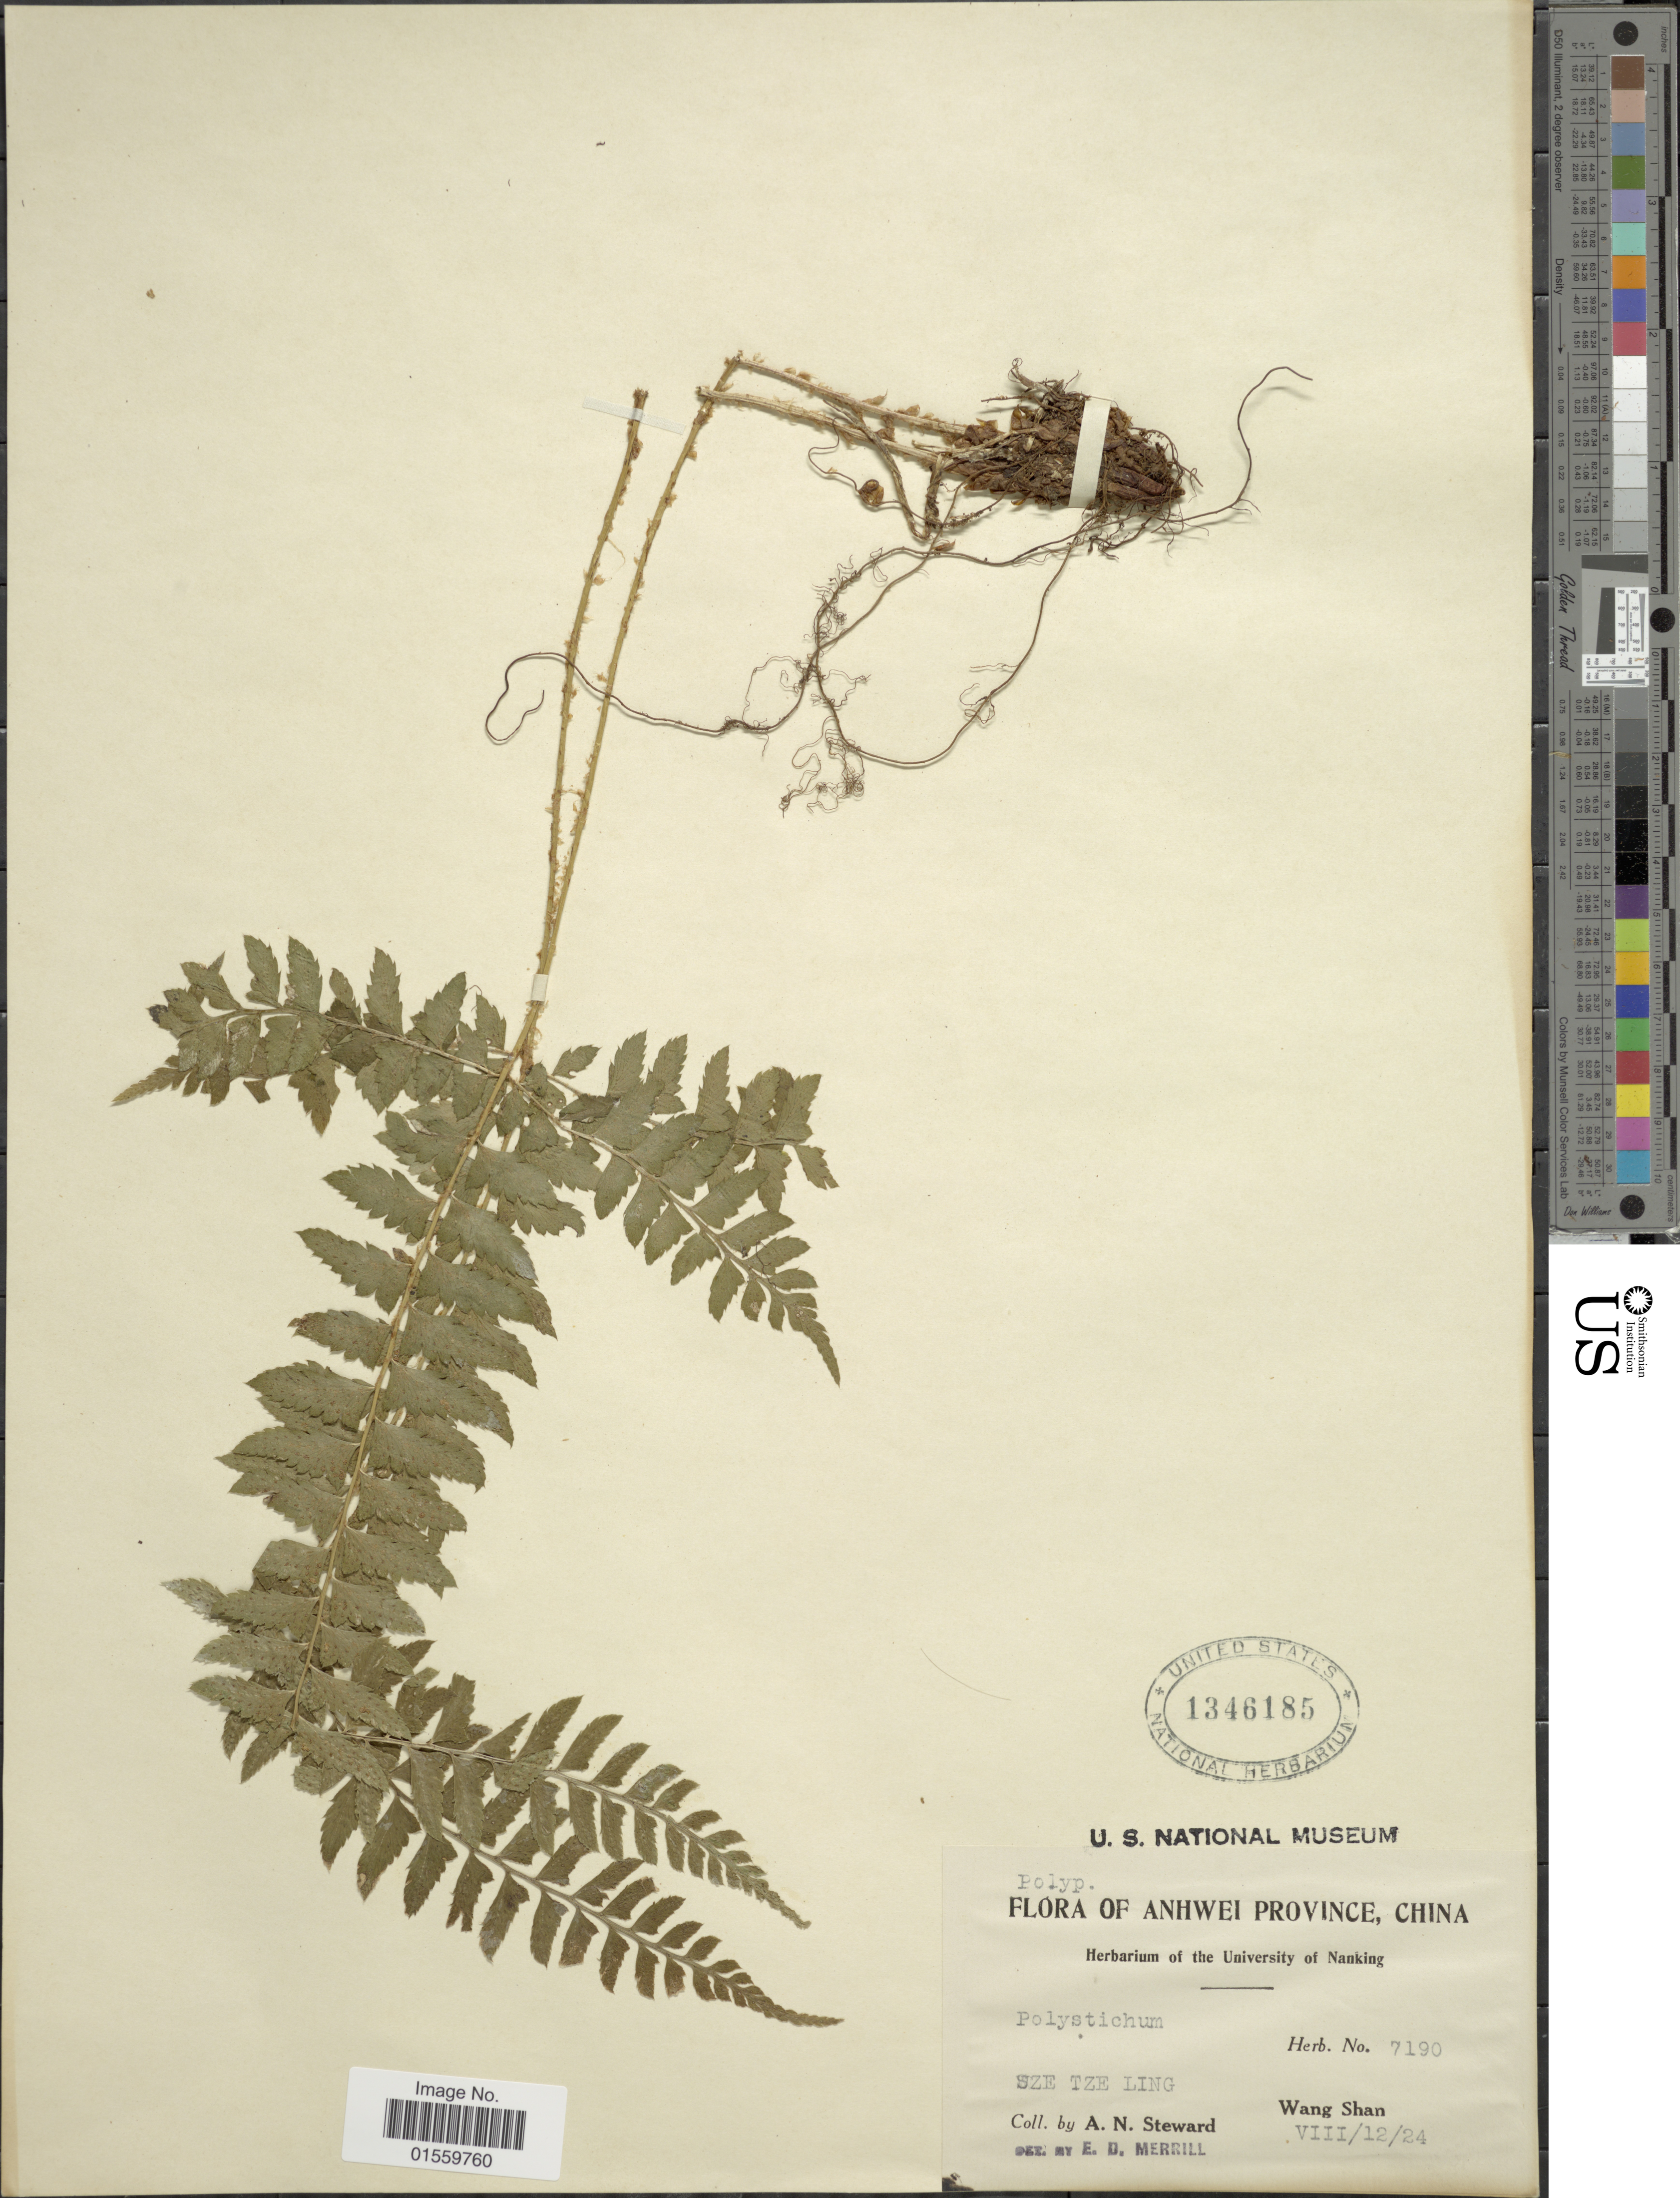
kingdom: Plantae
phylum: Tracheophyta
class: Polypodiopsida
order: Polypodiales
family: Dryopteridaceae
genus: Polystichum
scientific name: Polystichum tripteron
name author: (Kunze) C. Presl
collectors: A. N. Steward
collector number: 7190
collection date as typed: Transcribed d/m/y: 12/8/24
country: China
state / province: Anhui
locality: Anhwei Province, Sze Tze Ling, Wang Shan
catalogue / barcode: US 1346185